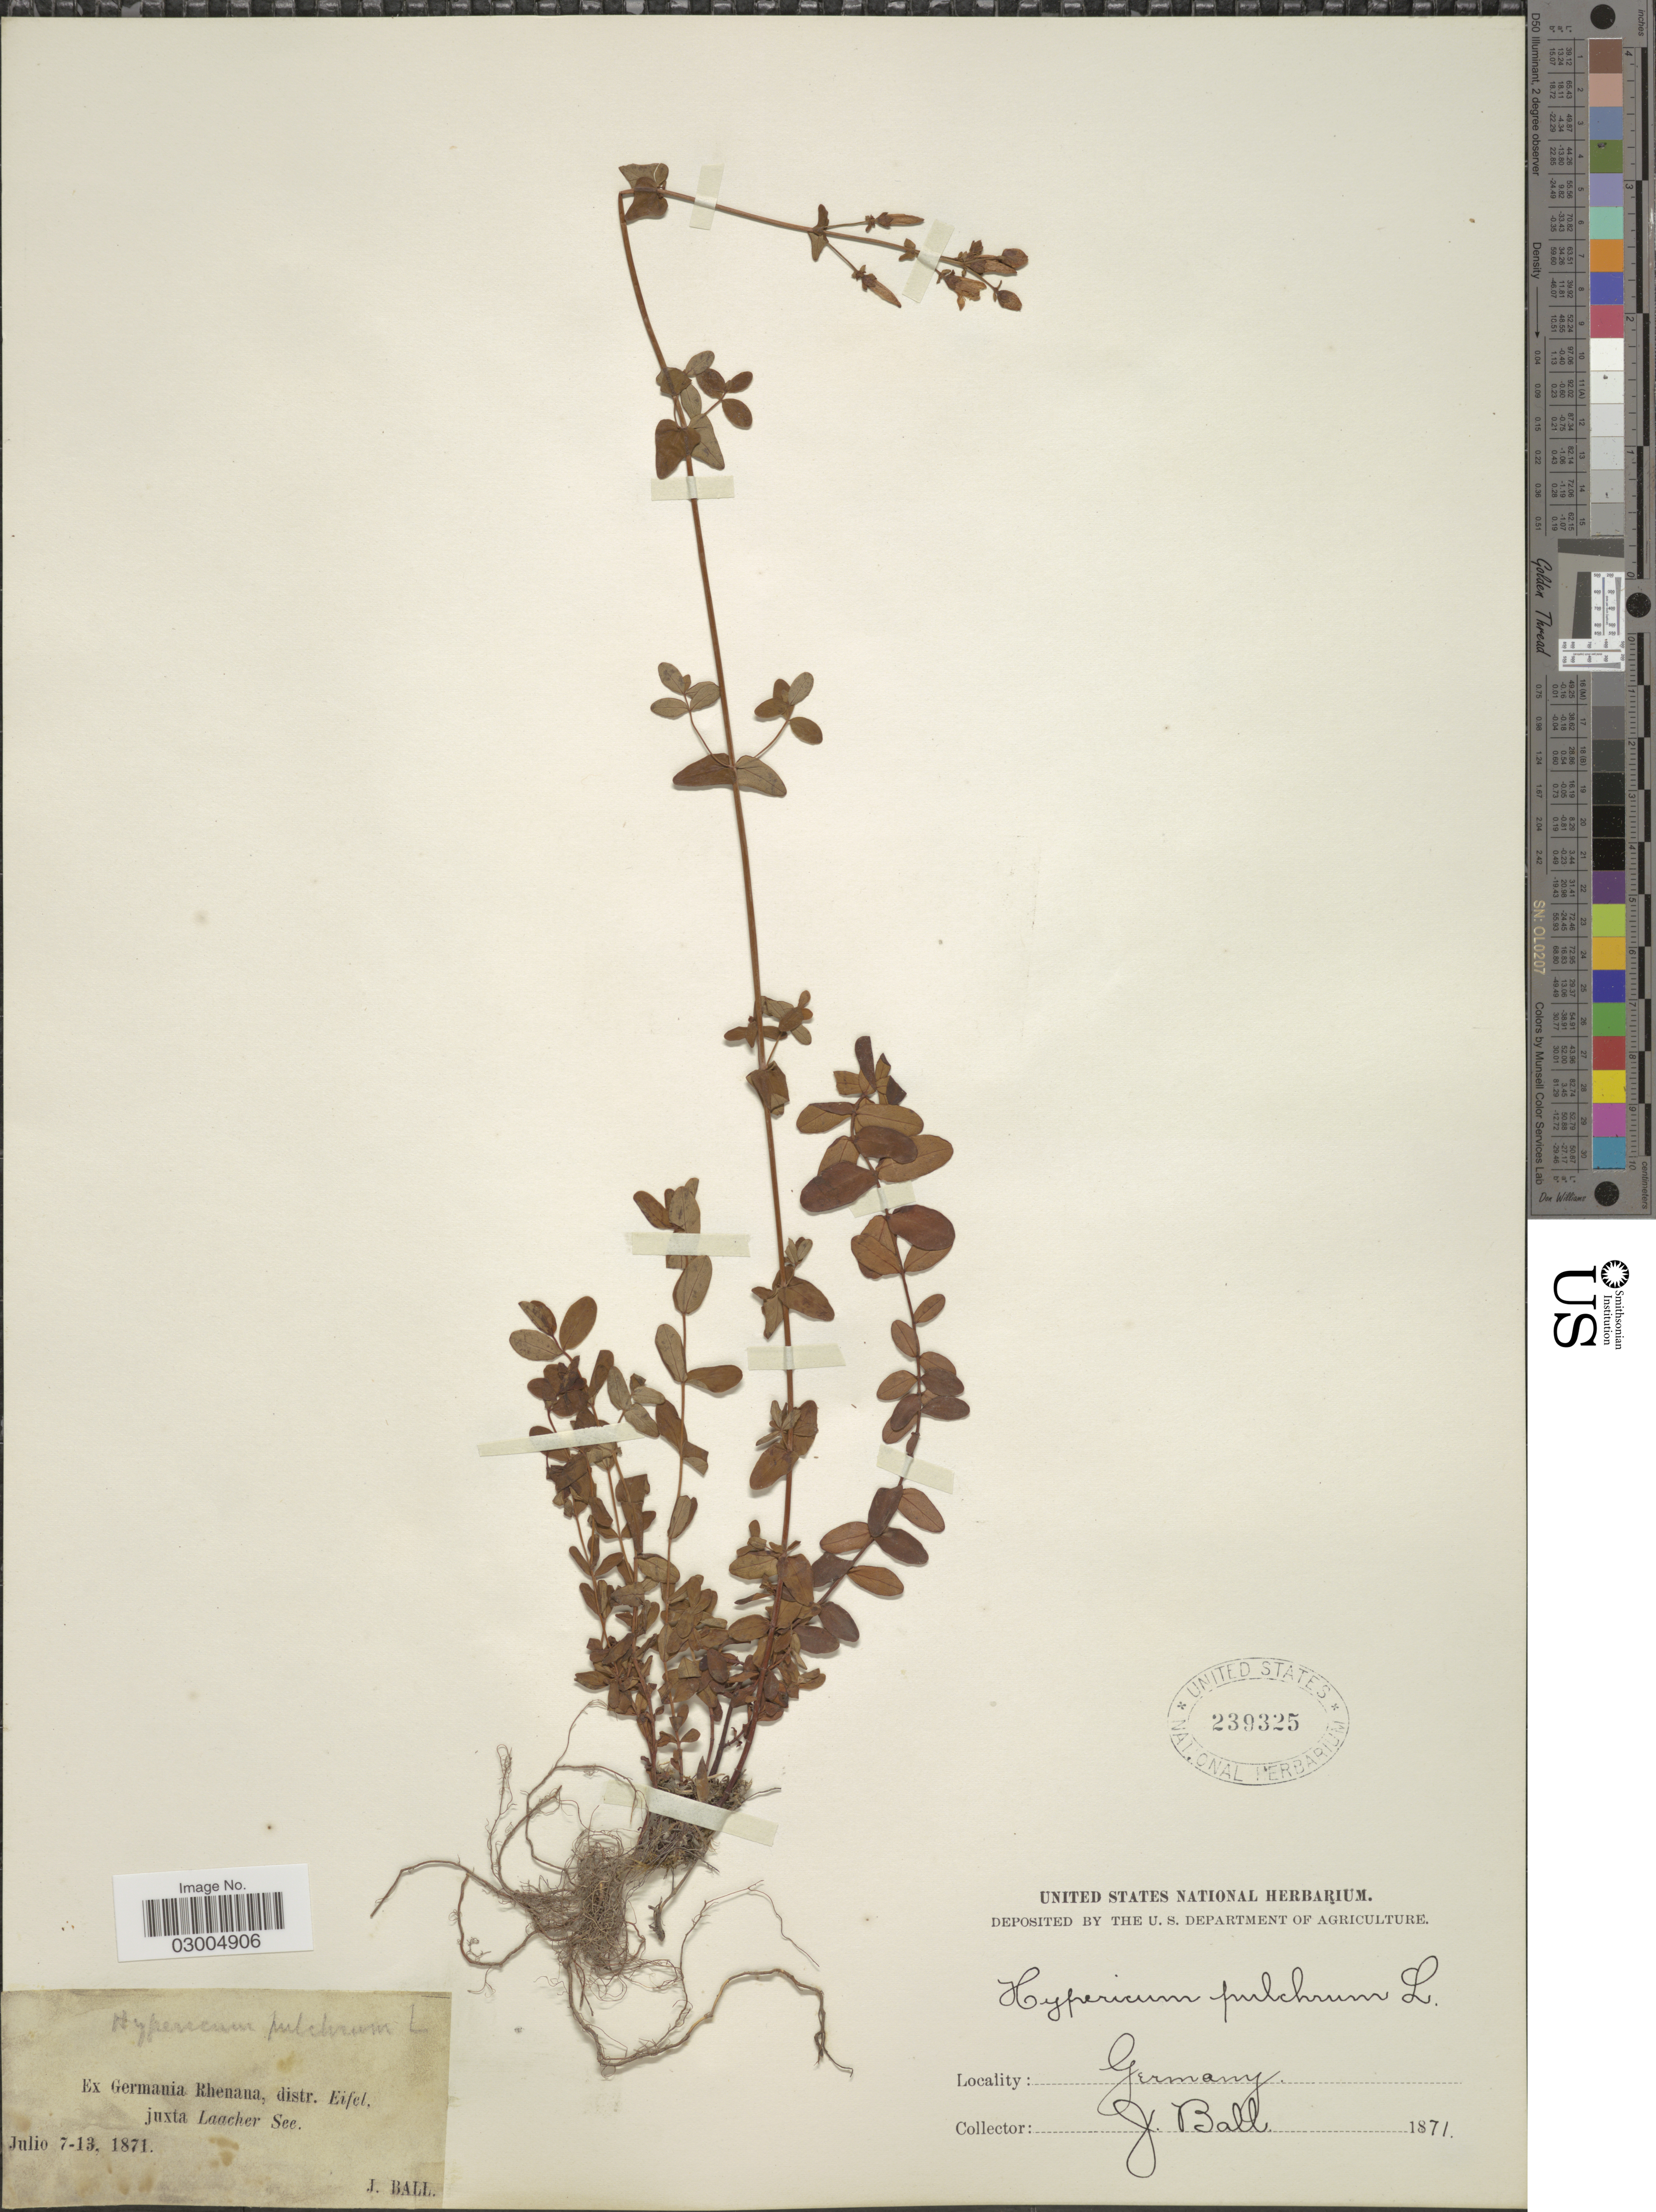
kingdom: Plantae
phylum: Tracheophyta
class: Magnoliopsida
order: Malpighiales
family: Hypericaceae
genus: Hypericum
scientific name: Hypericum pulchrum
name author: L.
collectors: J. Ball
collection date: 1871-07-07/1871-07-13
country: Germany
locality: Ex Germania Rhenana, distr. Eifel. juxta Laacher See.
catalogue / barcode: US 239325